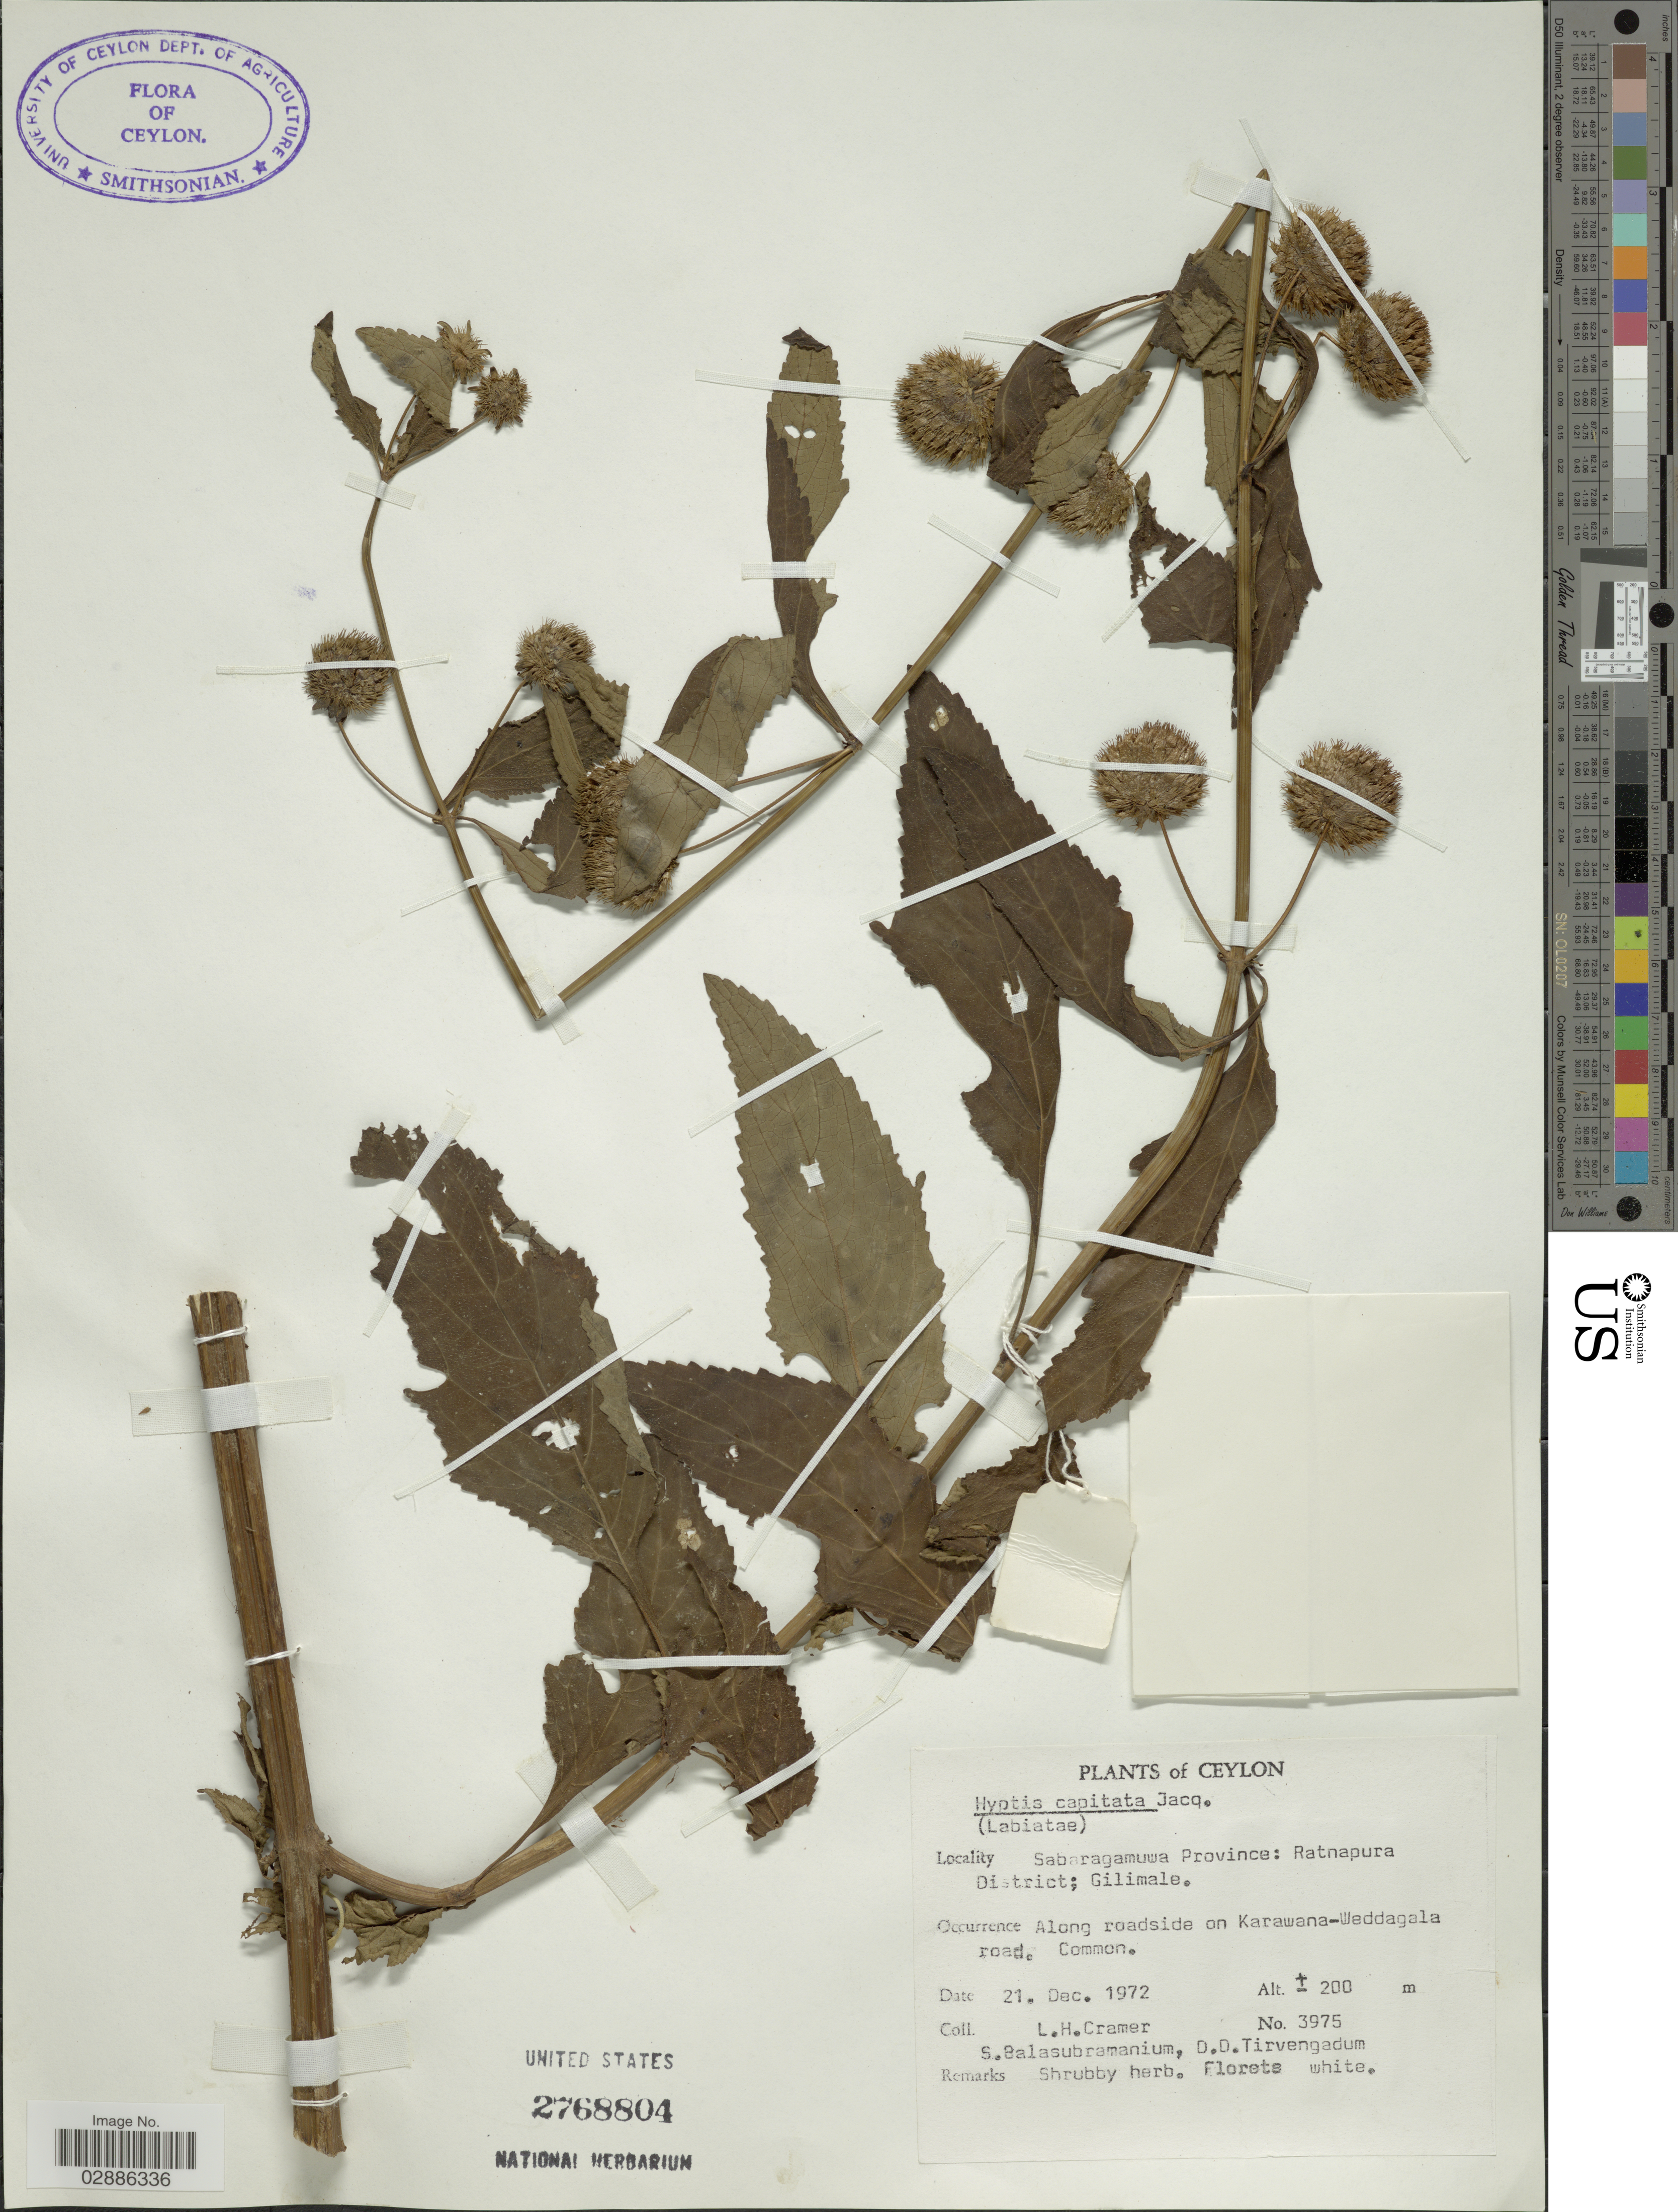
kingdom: Plantae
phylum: Tracheophyta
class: Magnoliopsida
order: Lamiales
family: Lamiaceae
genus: Hyptis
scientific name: Hyptis rhomboidea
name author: M. Martens & Galeotti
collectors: L. H. Cramer, S. Balasubramanium & D. Tirvengadum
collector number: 3975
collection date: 1972-12-21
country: Sri Lanka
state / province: Sabaragamuwa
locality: Ceylon, Sabaragamuwa Province: Ratnapura District: Gilimale, Along roadsides on Karawana-Weddagala road.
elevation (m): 200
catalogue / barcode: US 2768804